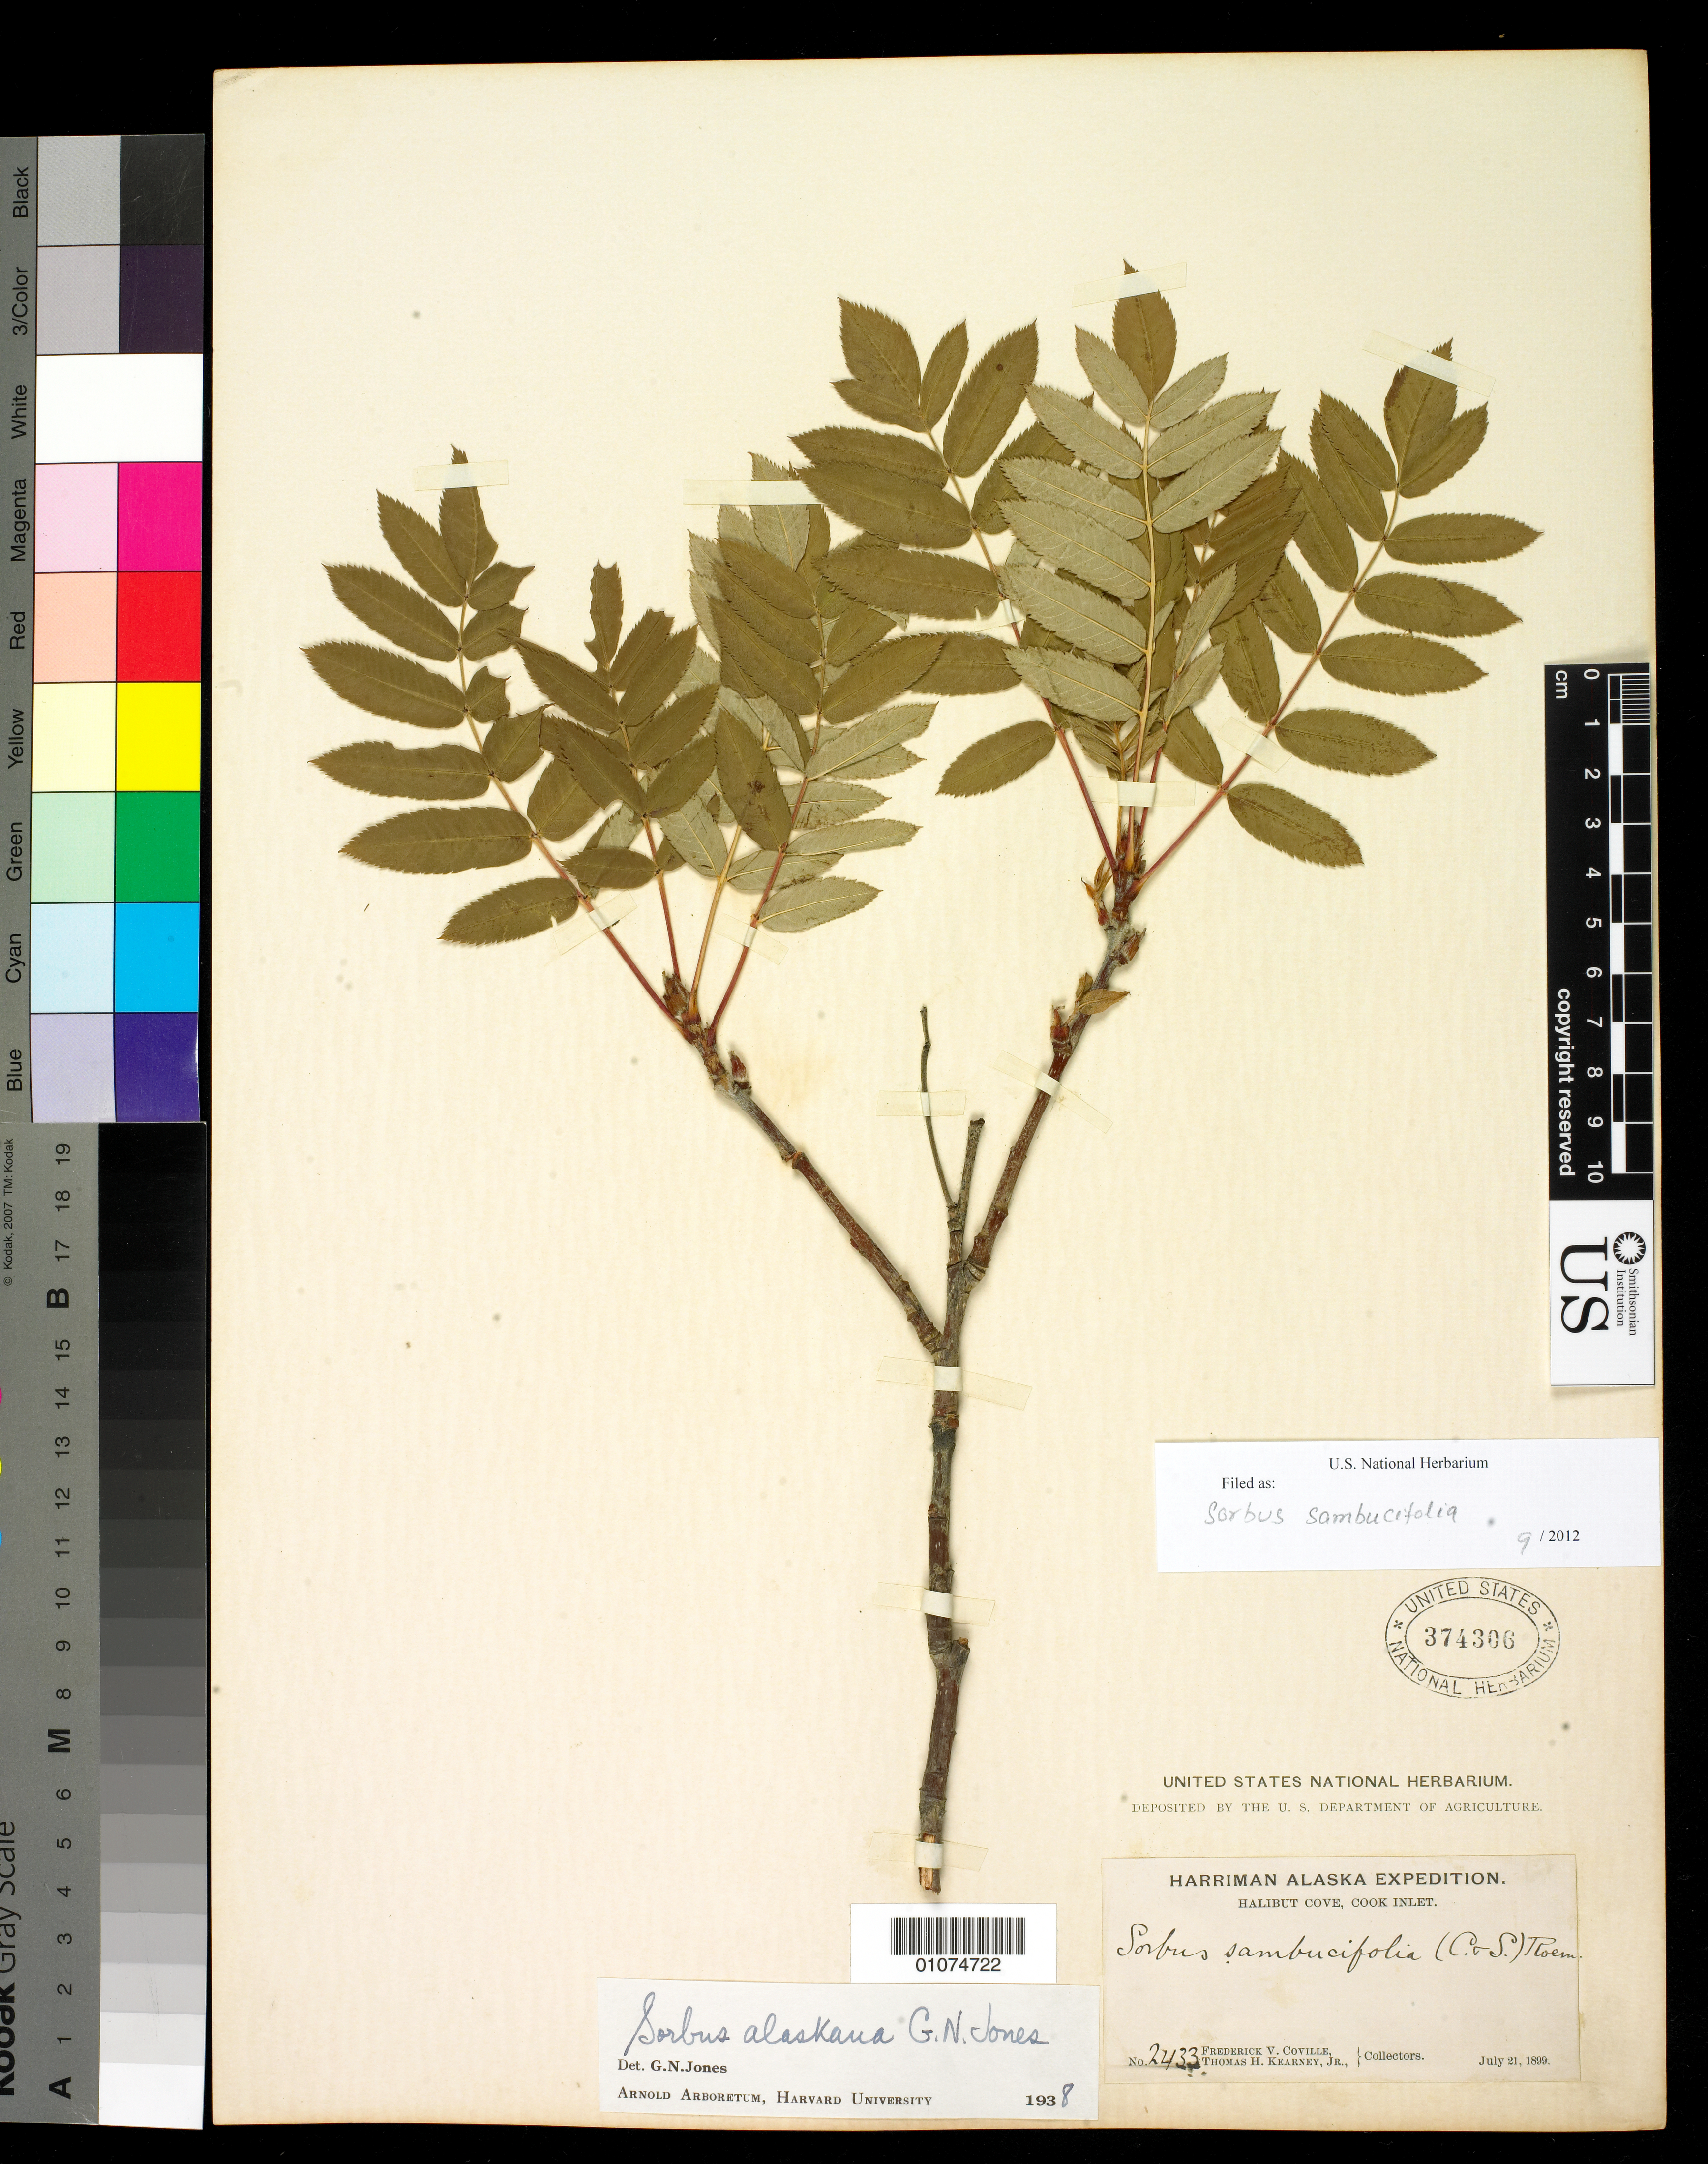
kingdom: Plantae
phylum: Tracheophyta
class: Magnoliopsida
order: Rosales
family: Rosaceae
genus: Crataegus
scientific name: Crataegus mollis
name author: (Torr. & A. Gray) Scheele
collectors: F. V. Coville & T. H. Kearney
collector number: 2433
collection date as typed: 21 Jul 1899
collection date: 1899-07-21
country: United States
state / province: Alaska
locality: Halibut cove, Cook Inlet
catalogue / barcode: US 374306